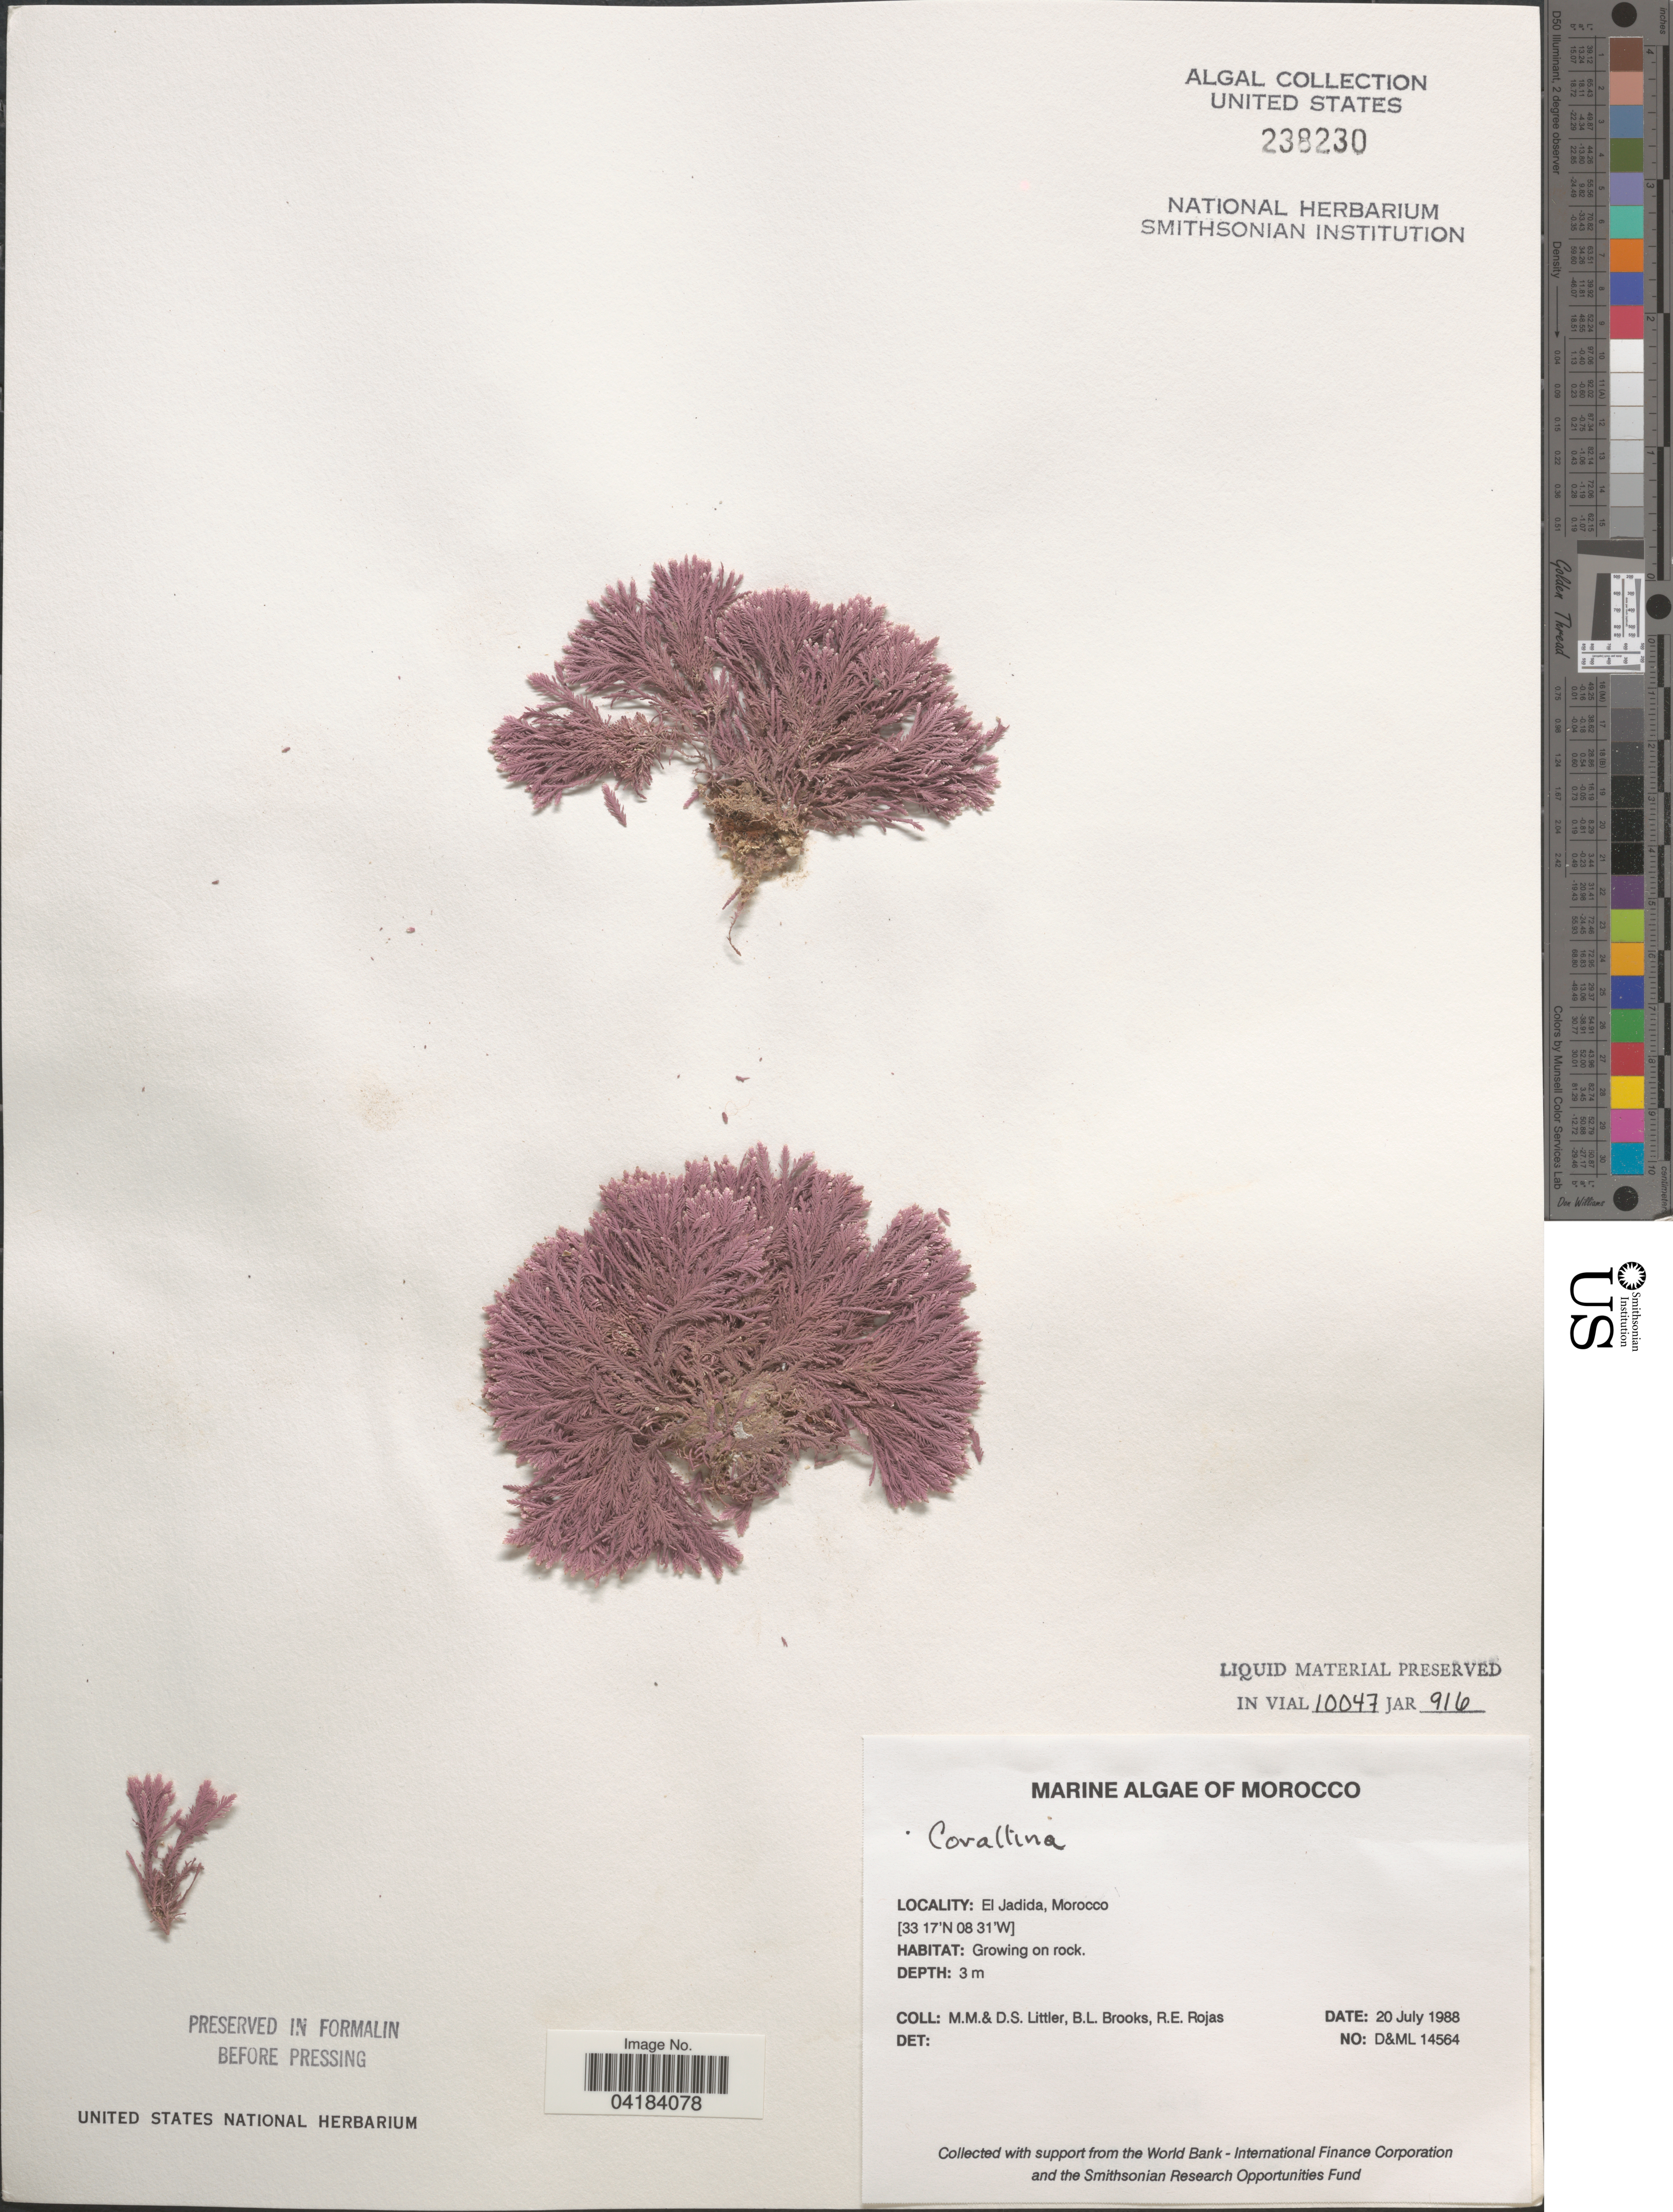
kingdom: Plantae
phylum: Rhodophyta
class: Florideophyceae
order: Corallinales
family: Corallinaceae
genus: Corallina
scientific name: Corallina sp.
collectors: D. S. Littler, B. Brooks & R. Rojas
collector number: D&ML14564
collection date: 1988-07-20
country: Morocco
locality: El Jadida.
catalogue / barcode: US 238230